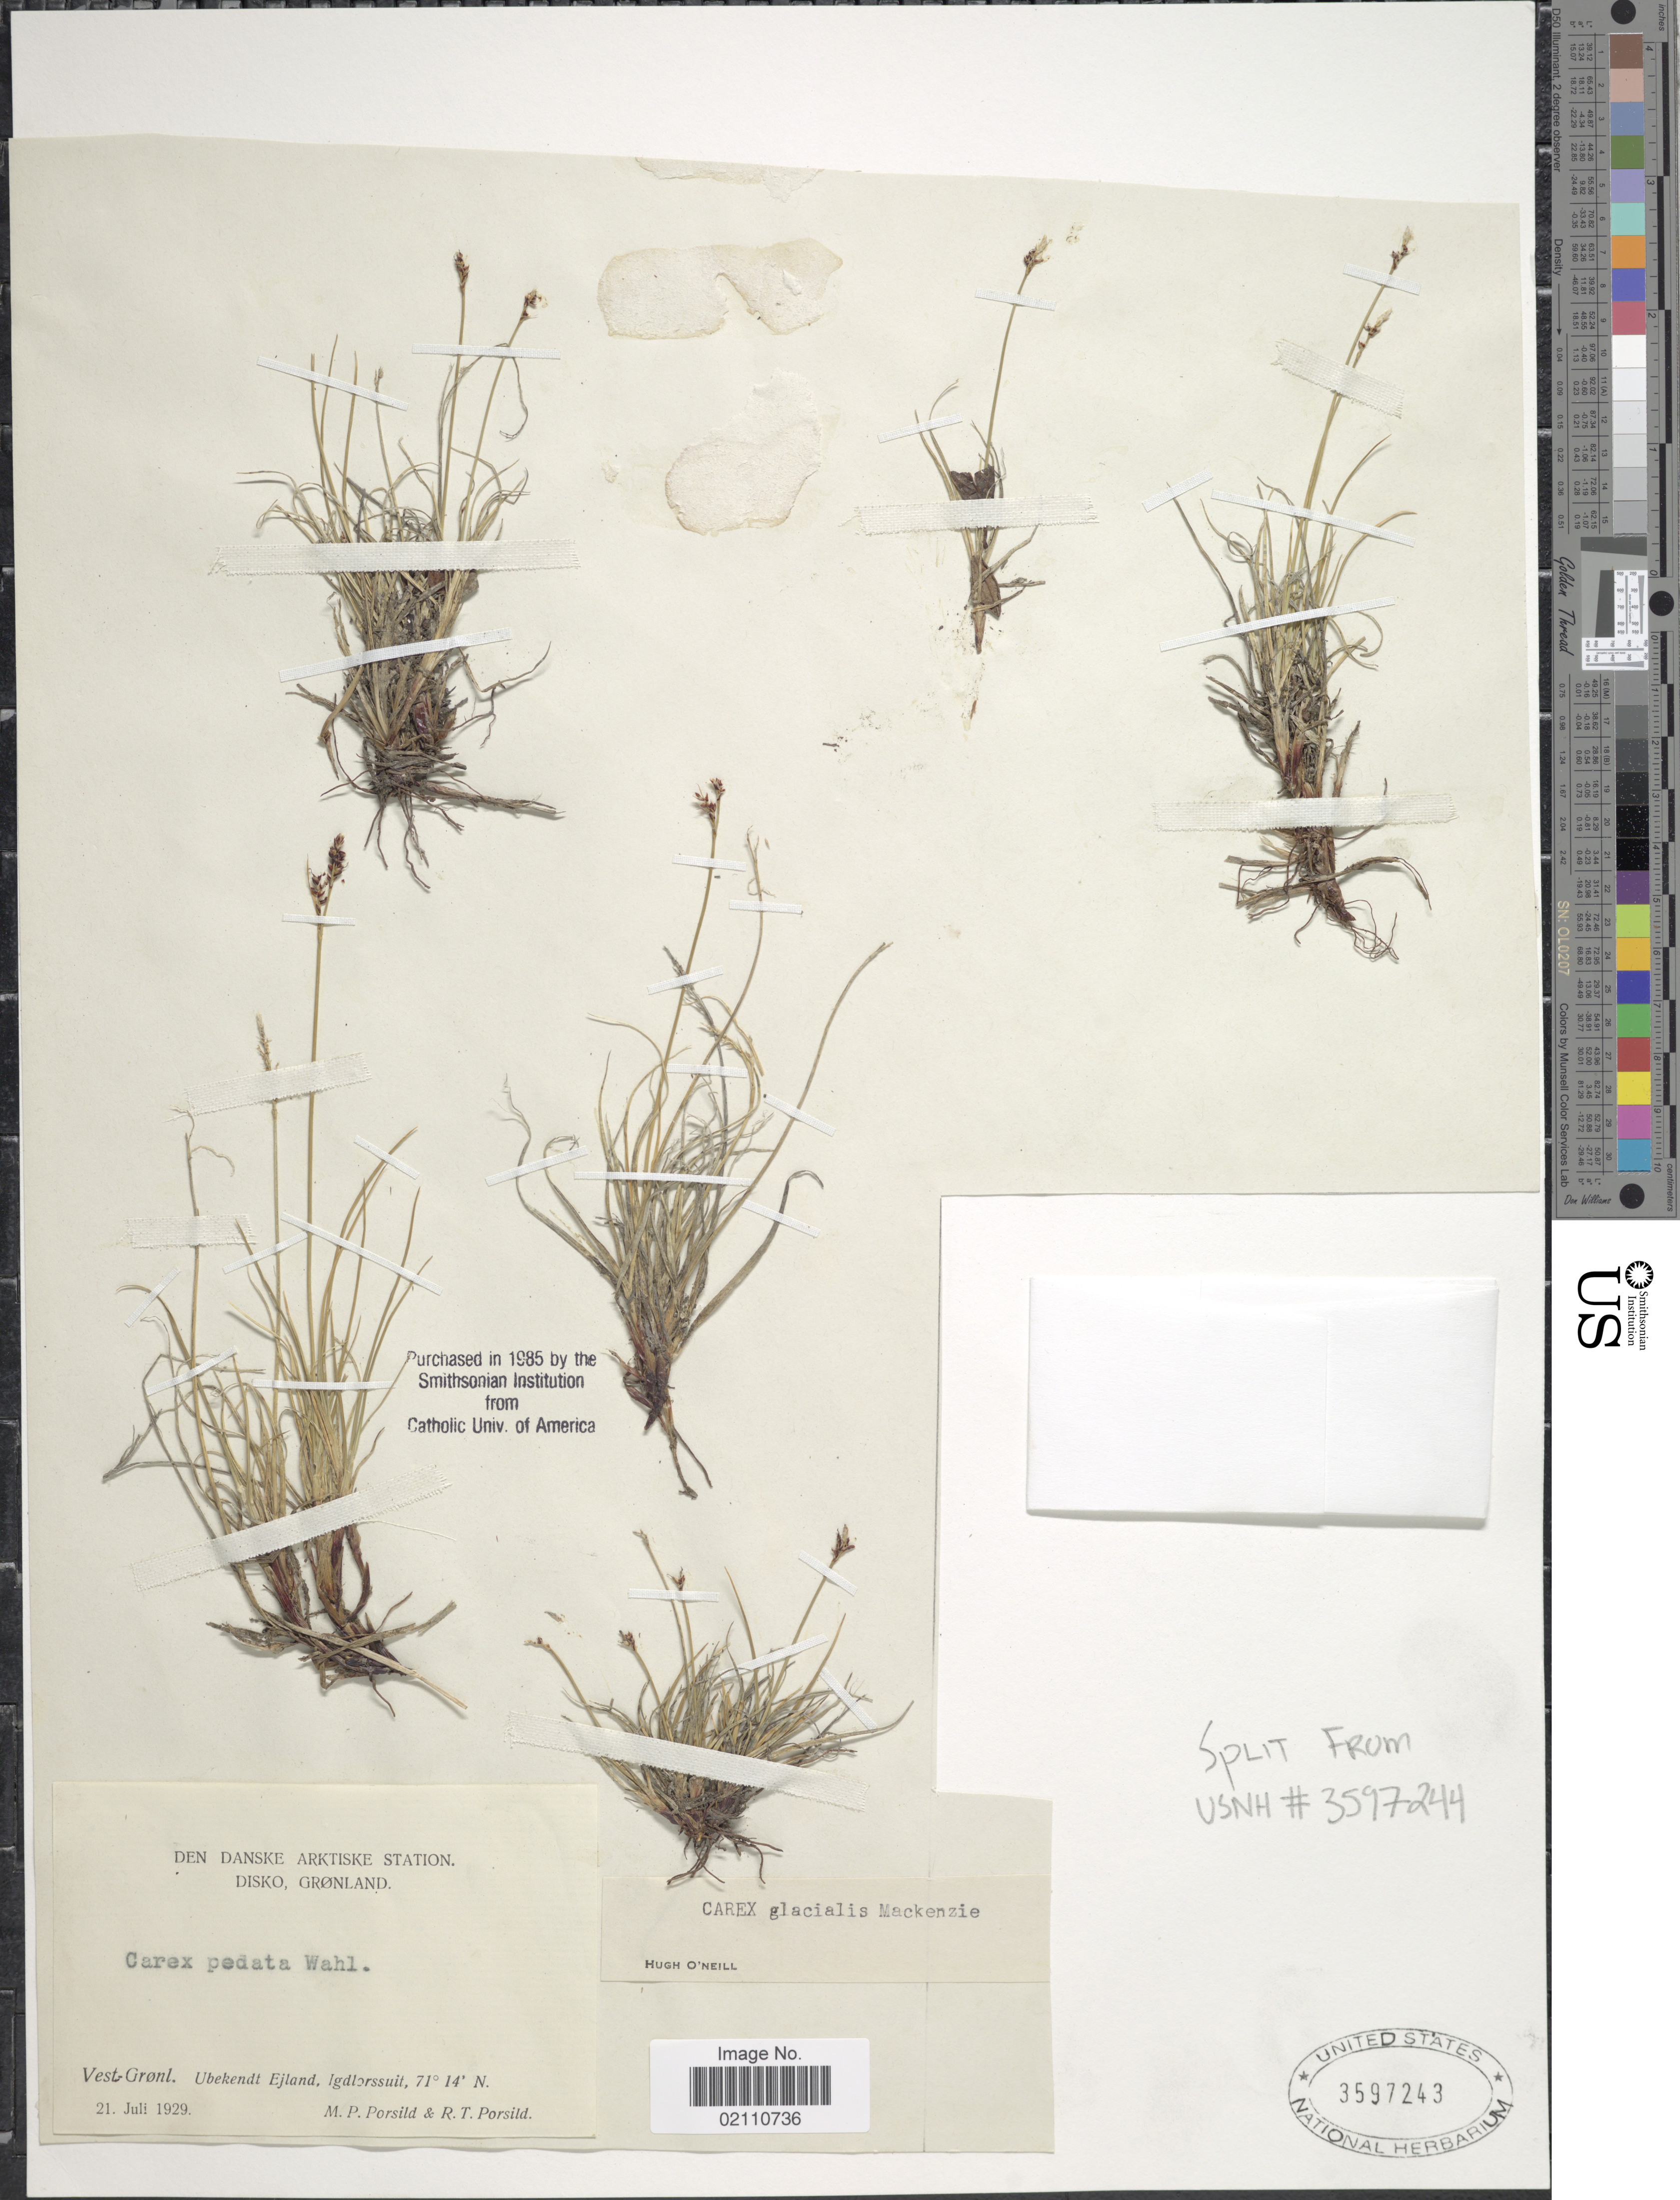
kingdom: Plantae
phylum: Tracheophyta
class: Liliopsida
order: Poales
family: Cyperaceae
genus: Carex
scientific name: Carex glacialis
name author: Mack.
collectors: M. P. Porsild & R. T. Porsild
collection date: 1929-07-21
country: Greenland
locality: Den Danske Arktiske Station, Disko, Gronl., Vest Gronl. Ubekendt Ejland, Igdlorssuit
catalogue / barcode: US 3597243